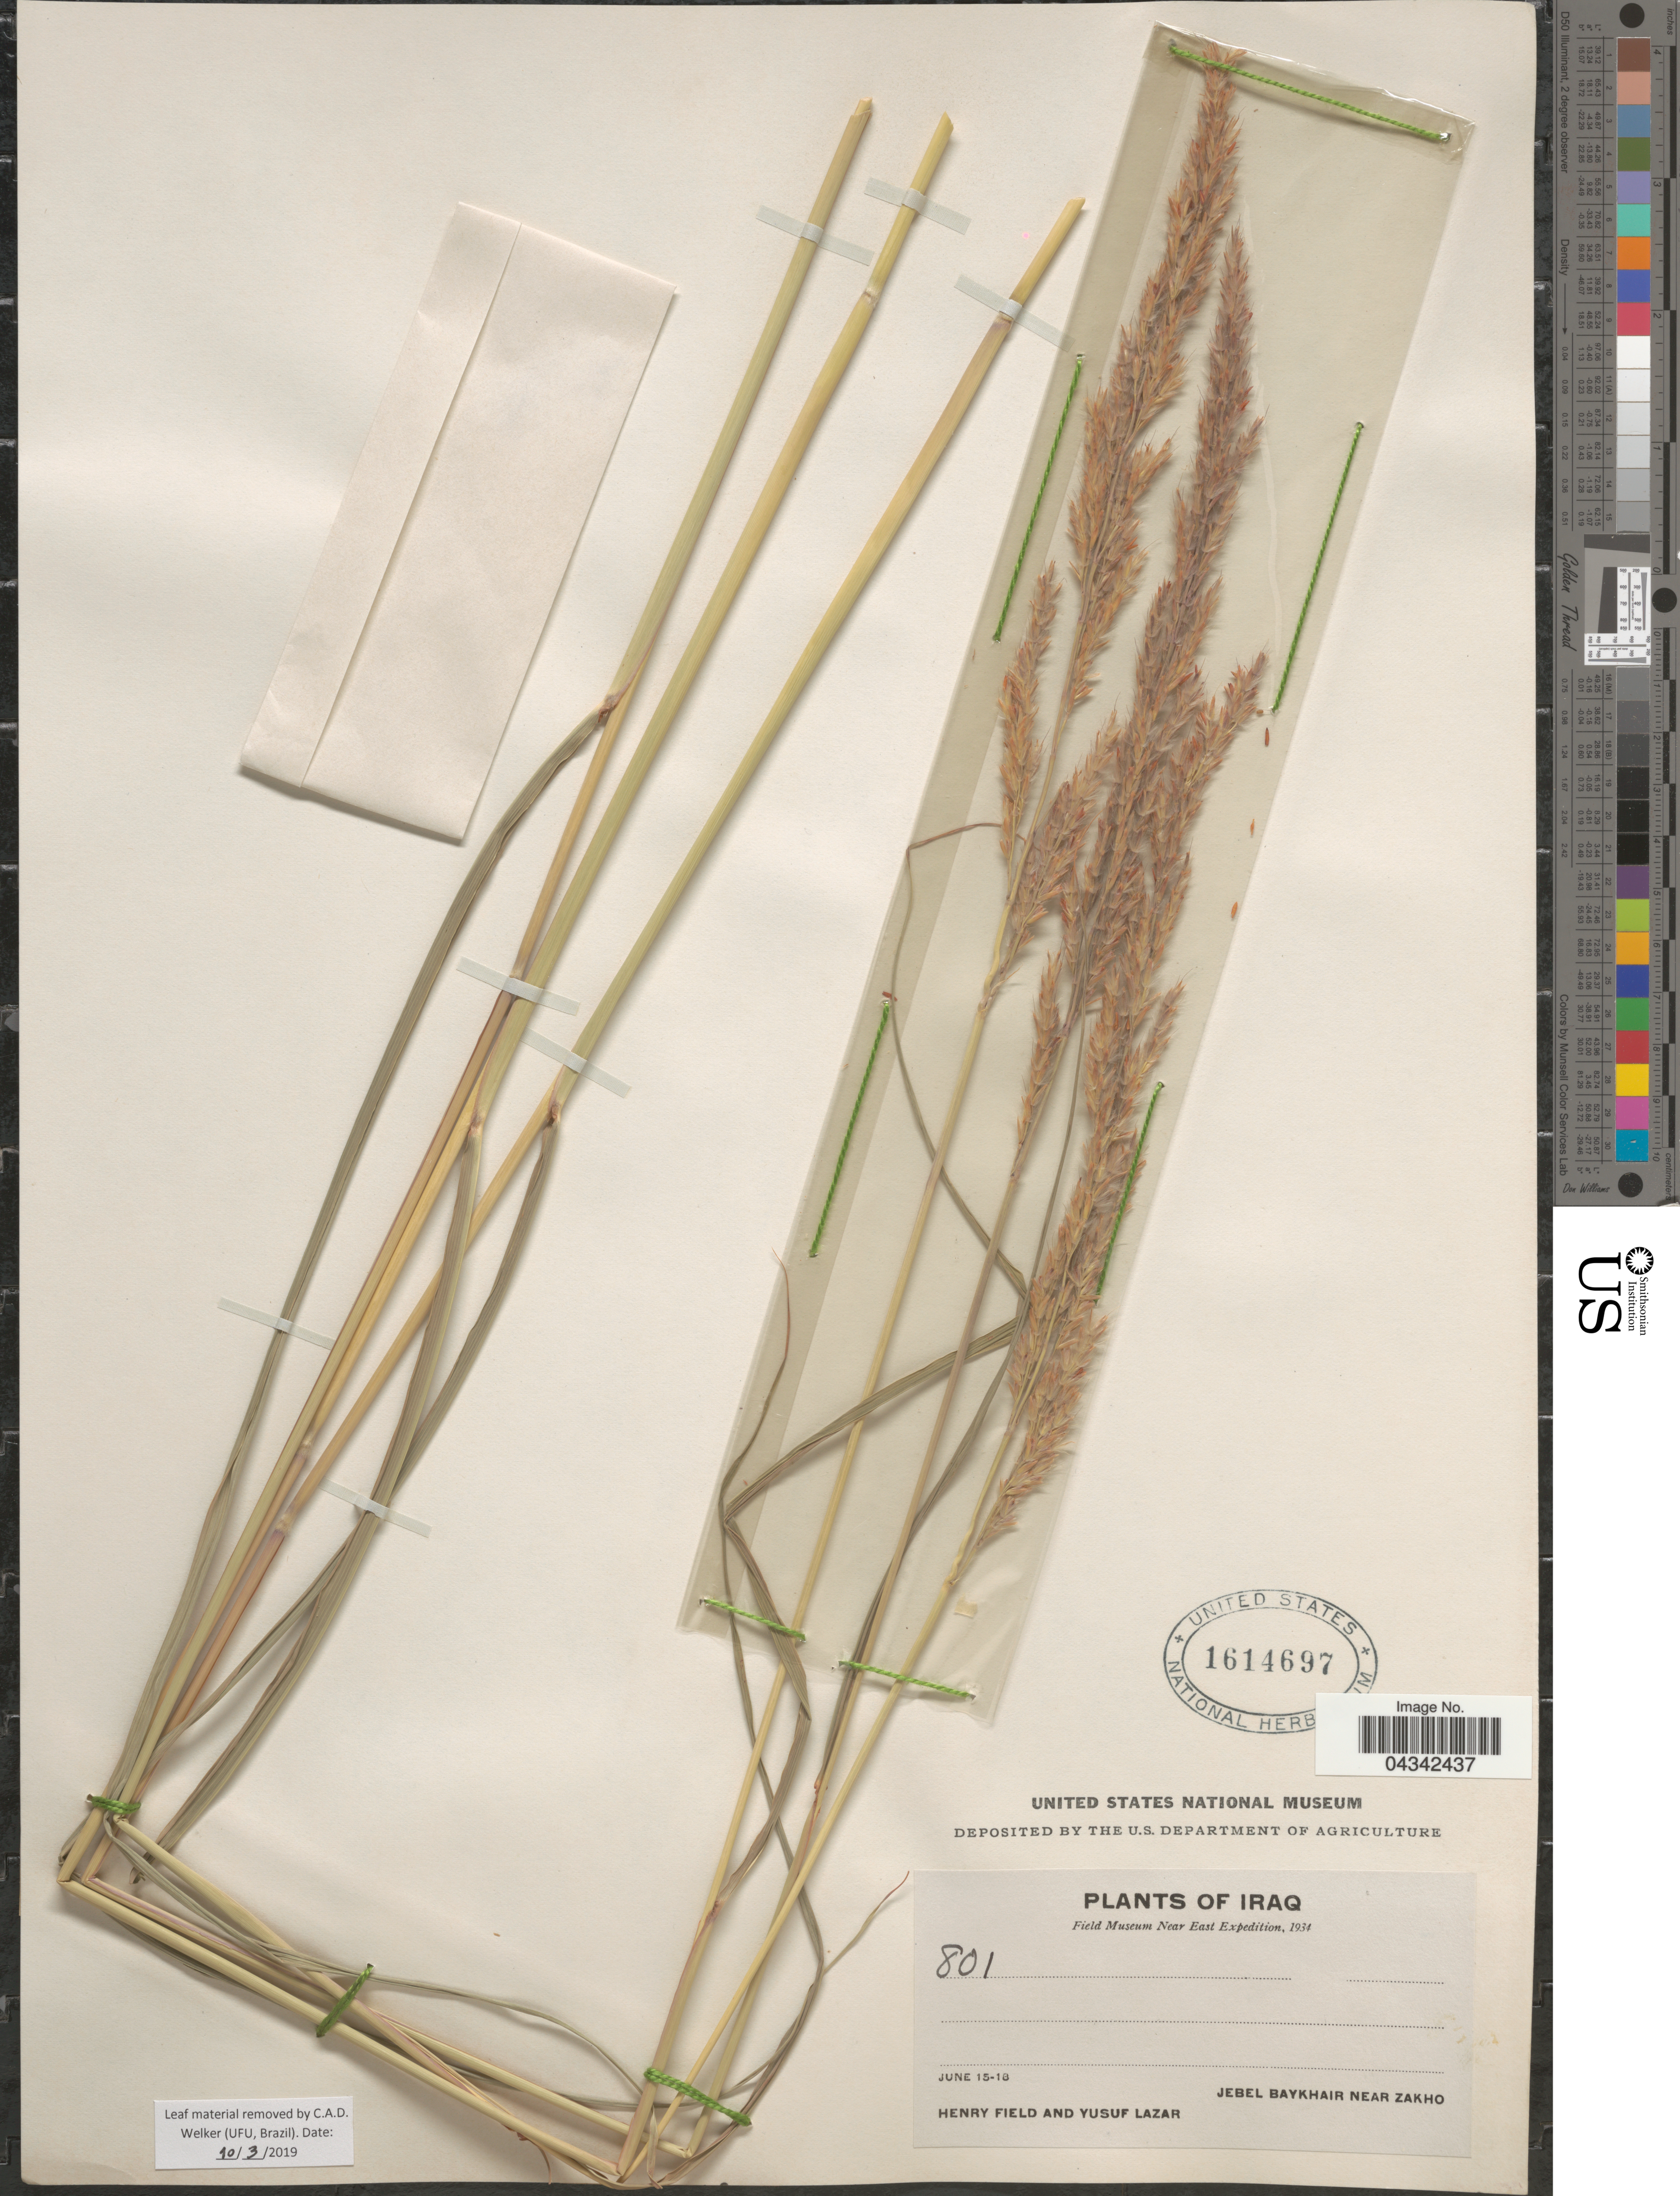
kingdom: Plantae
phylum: Tracheophyta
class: Liliopsida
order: Poales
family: Poaceae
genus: Tripidium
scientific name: Tripidium strictum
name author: (Host) H. Scholz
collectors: H. Field & Y. Lazar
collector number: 801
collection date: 1934-06-15/1934-06-18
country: Iraq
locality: Field Museum Near East Expedition, 1934. Jebel Baykhair near Zakho.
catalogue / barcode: US 1614697